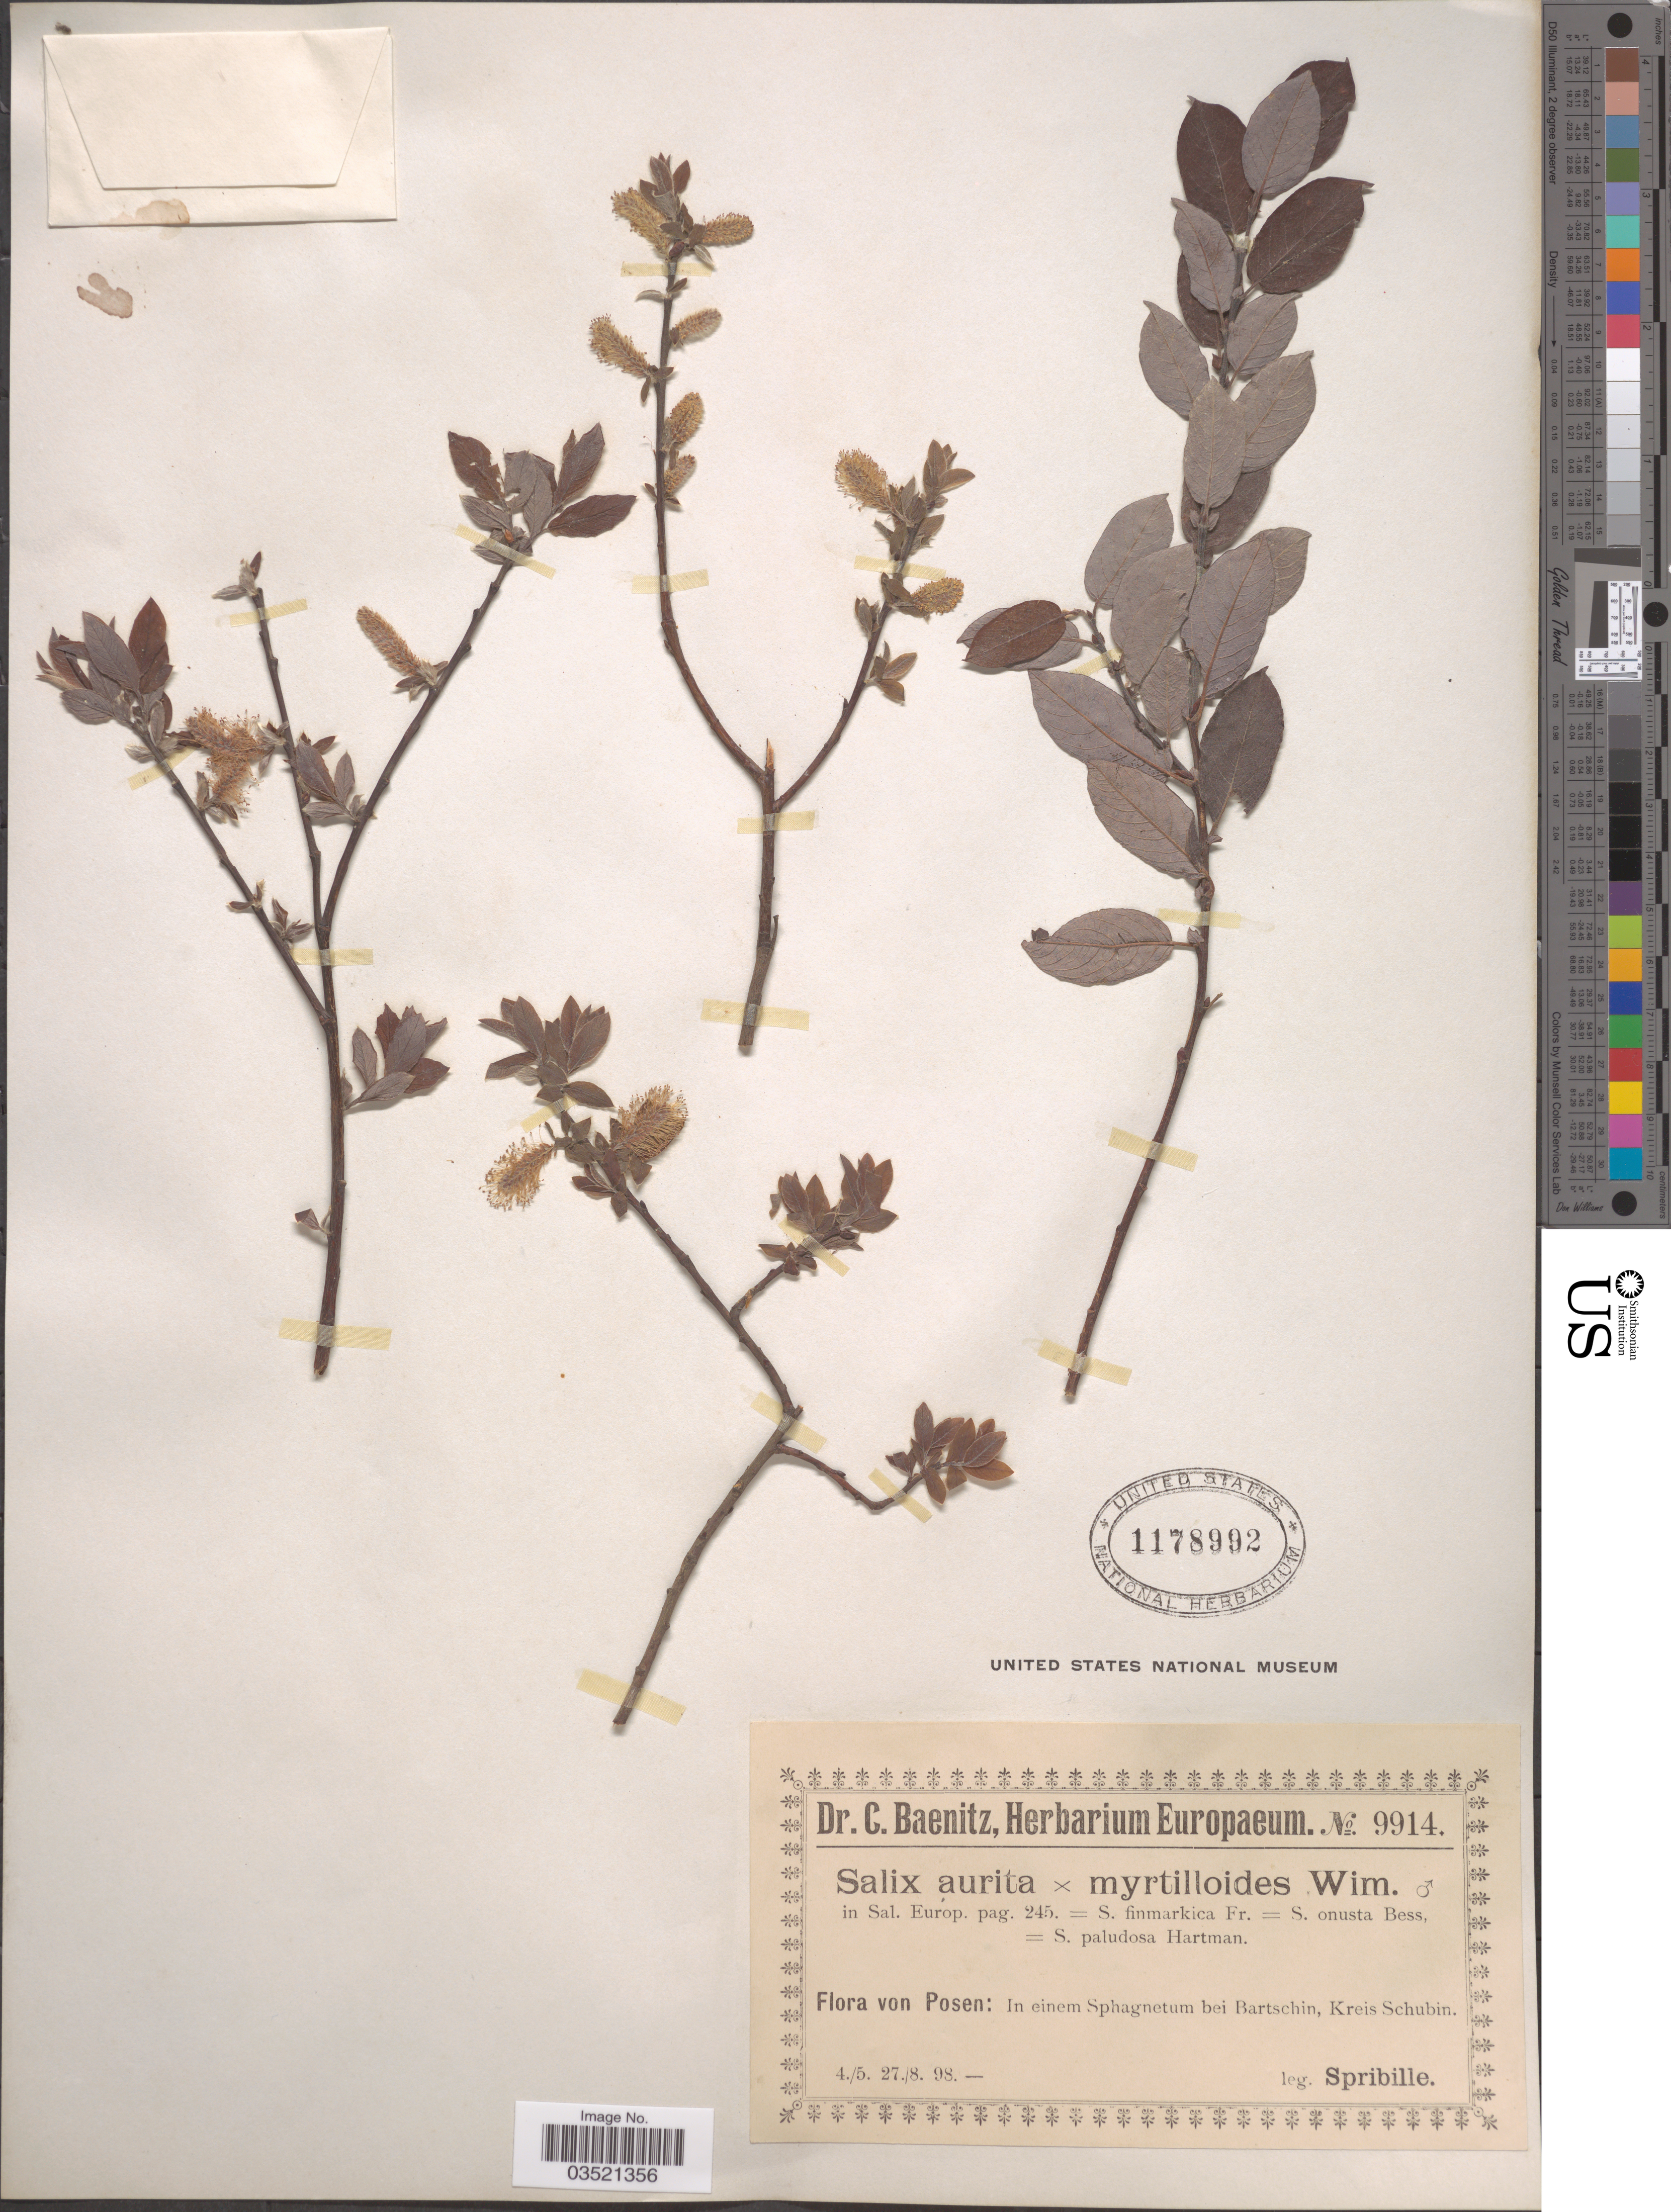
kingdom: Plantae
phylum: Tracheophyta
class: Magnoliopsida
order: Malpighiales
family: Salicaceae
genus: Salix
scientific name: Salix aurita x S. herbacea f. acutifolia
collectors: Spribille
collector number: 9914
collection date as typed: Transcribed d/m/y: 4/5/98 to 27/8/98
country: Poland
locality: Posen: In einem Sphagnetum bei Bartschin, Kreis Schubin.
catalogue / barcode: US 1178992